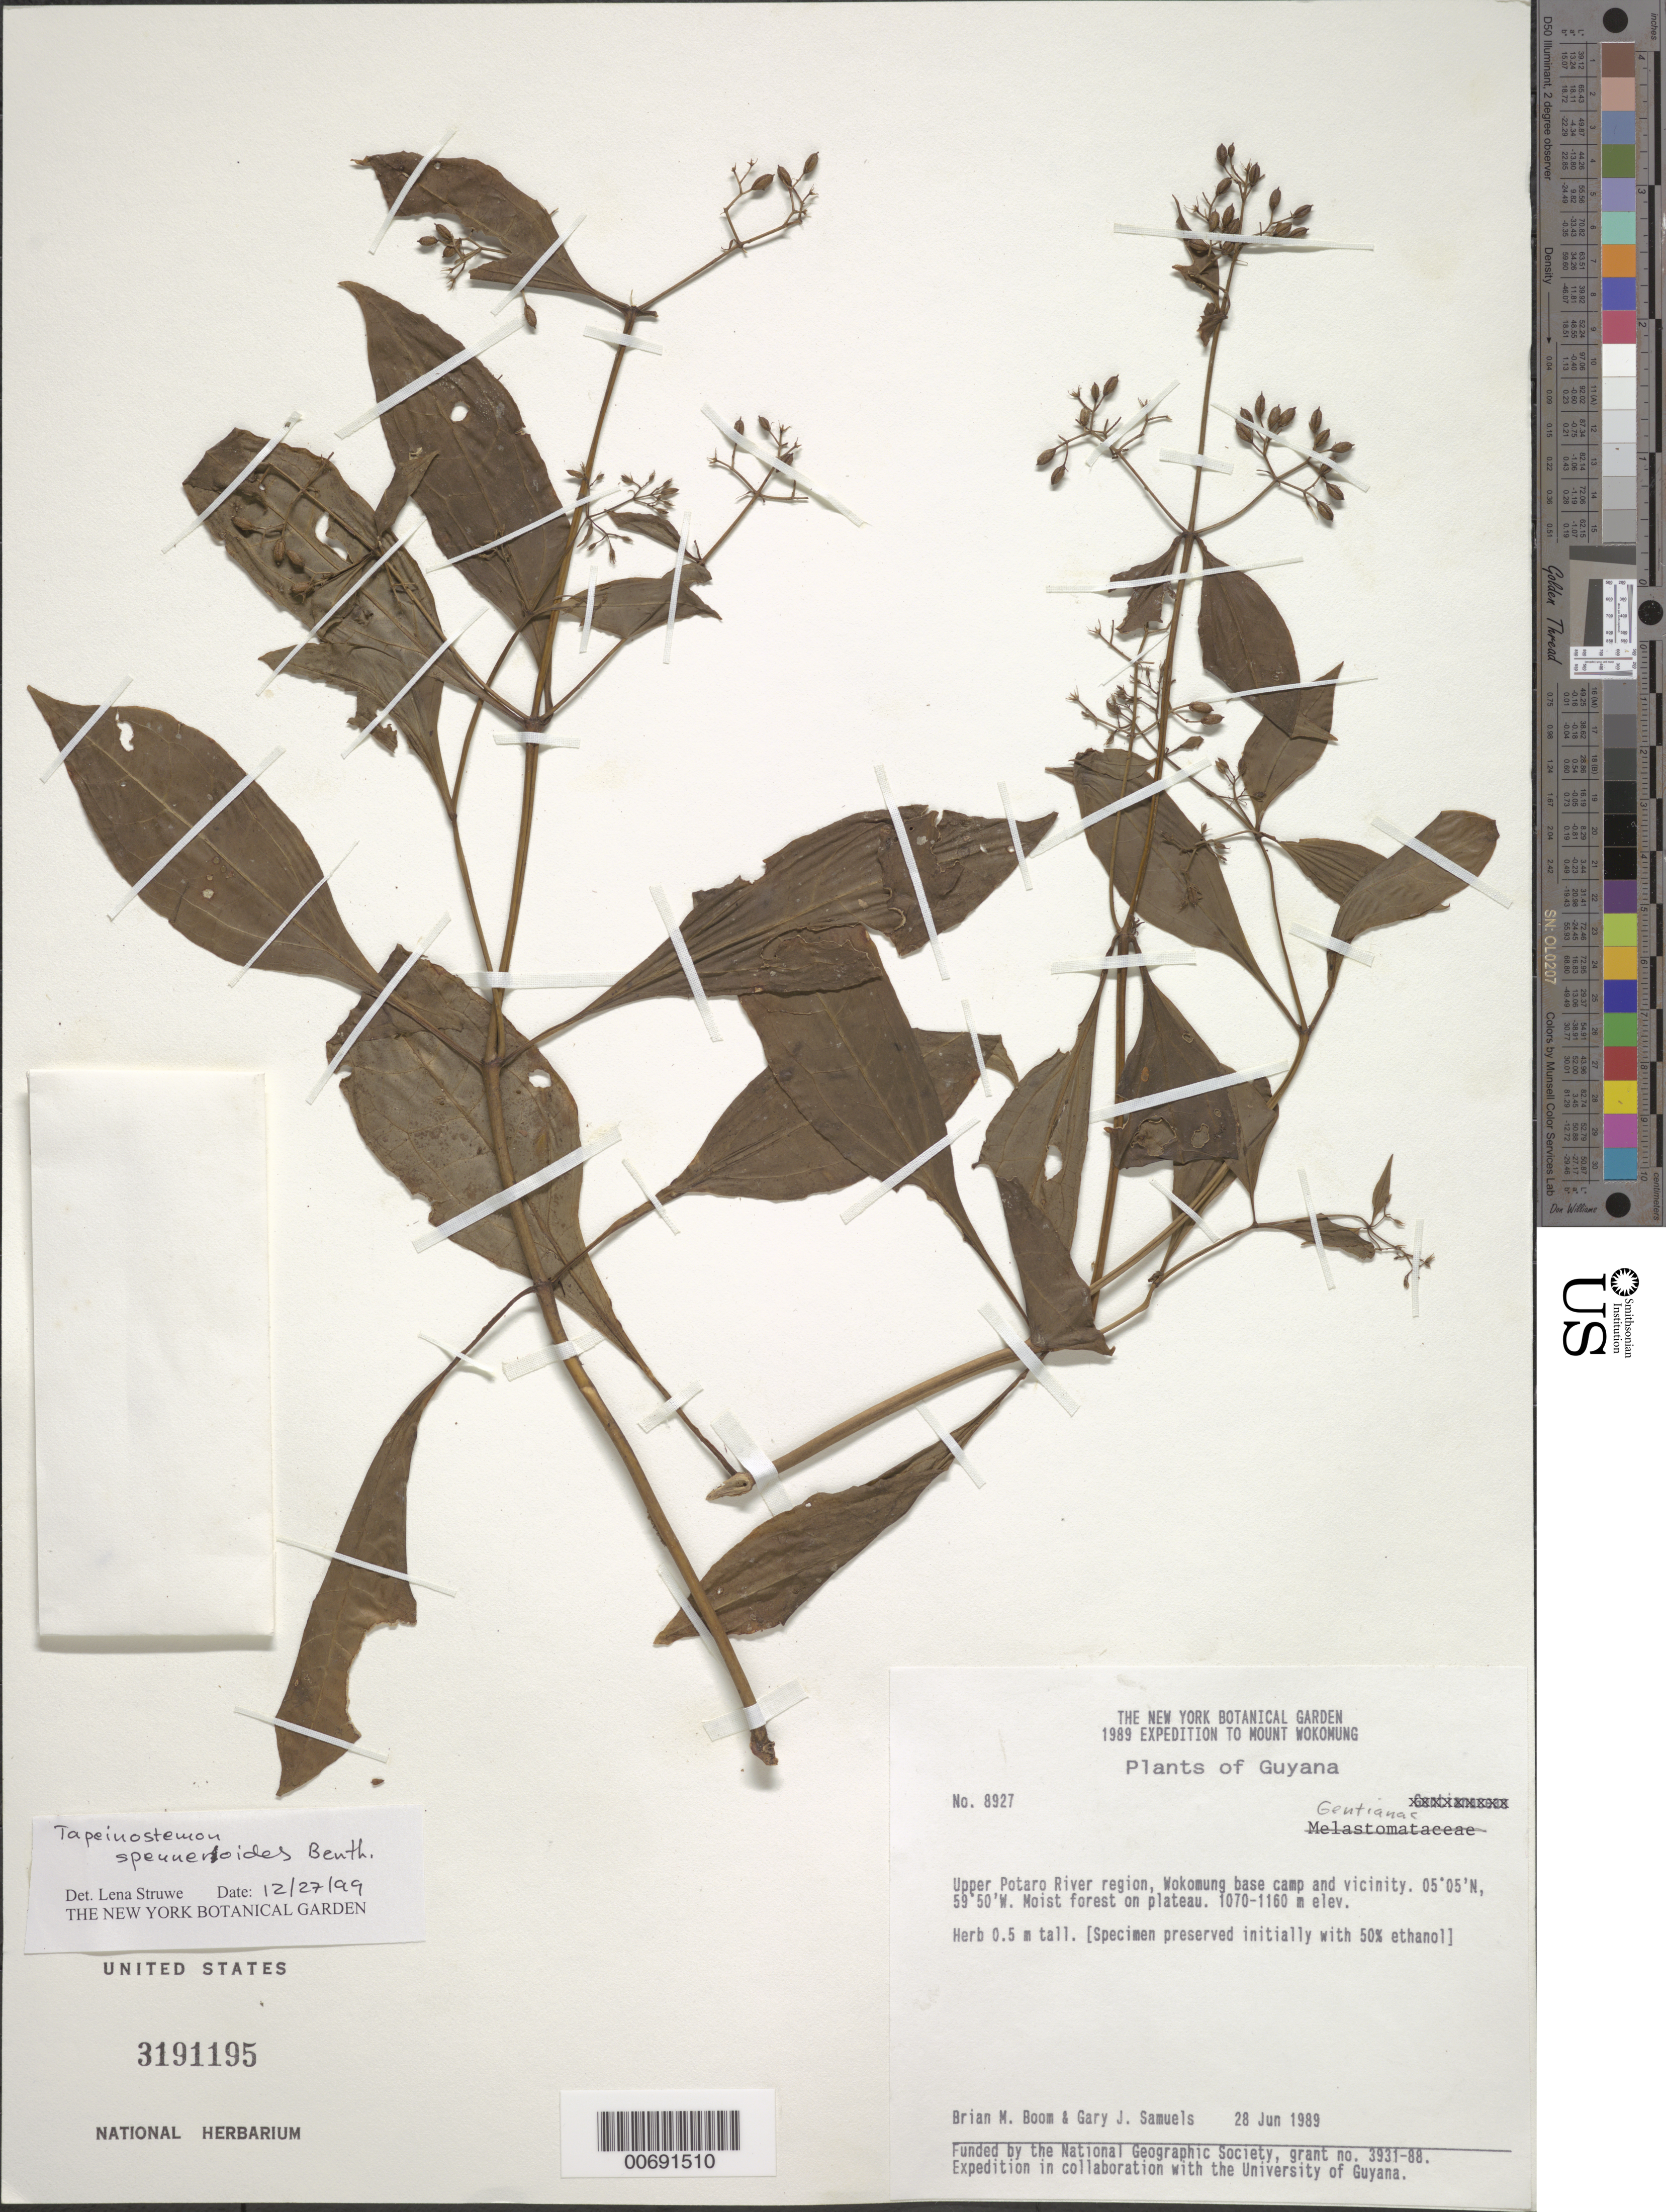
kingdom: Plantae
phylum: Tracheophyta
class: Magnoliopsida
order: Gentianales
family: Gentianaceae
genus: Tapeinostemon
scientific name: Tapeinostemon spenneroides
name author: Benth.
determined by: Struwe, L.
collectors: B. M. Boom & G. Samuels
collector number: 8927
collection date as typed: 28-Jun-89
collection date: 1989-06-28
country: Guyana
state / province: Potaro-Siparuni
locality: Wokomung, base camp & vic., upper Potaro River region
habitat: Moist forest on plateau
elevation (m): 1070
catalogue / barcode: US 3191195